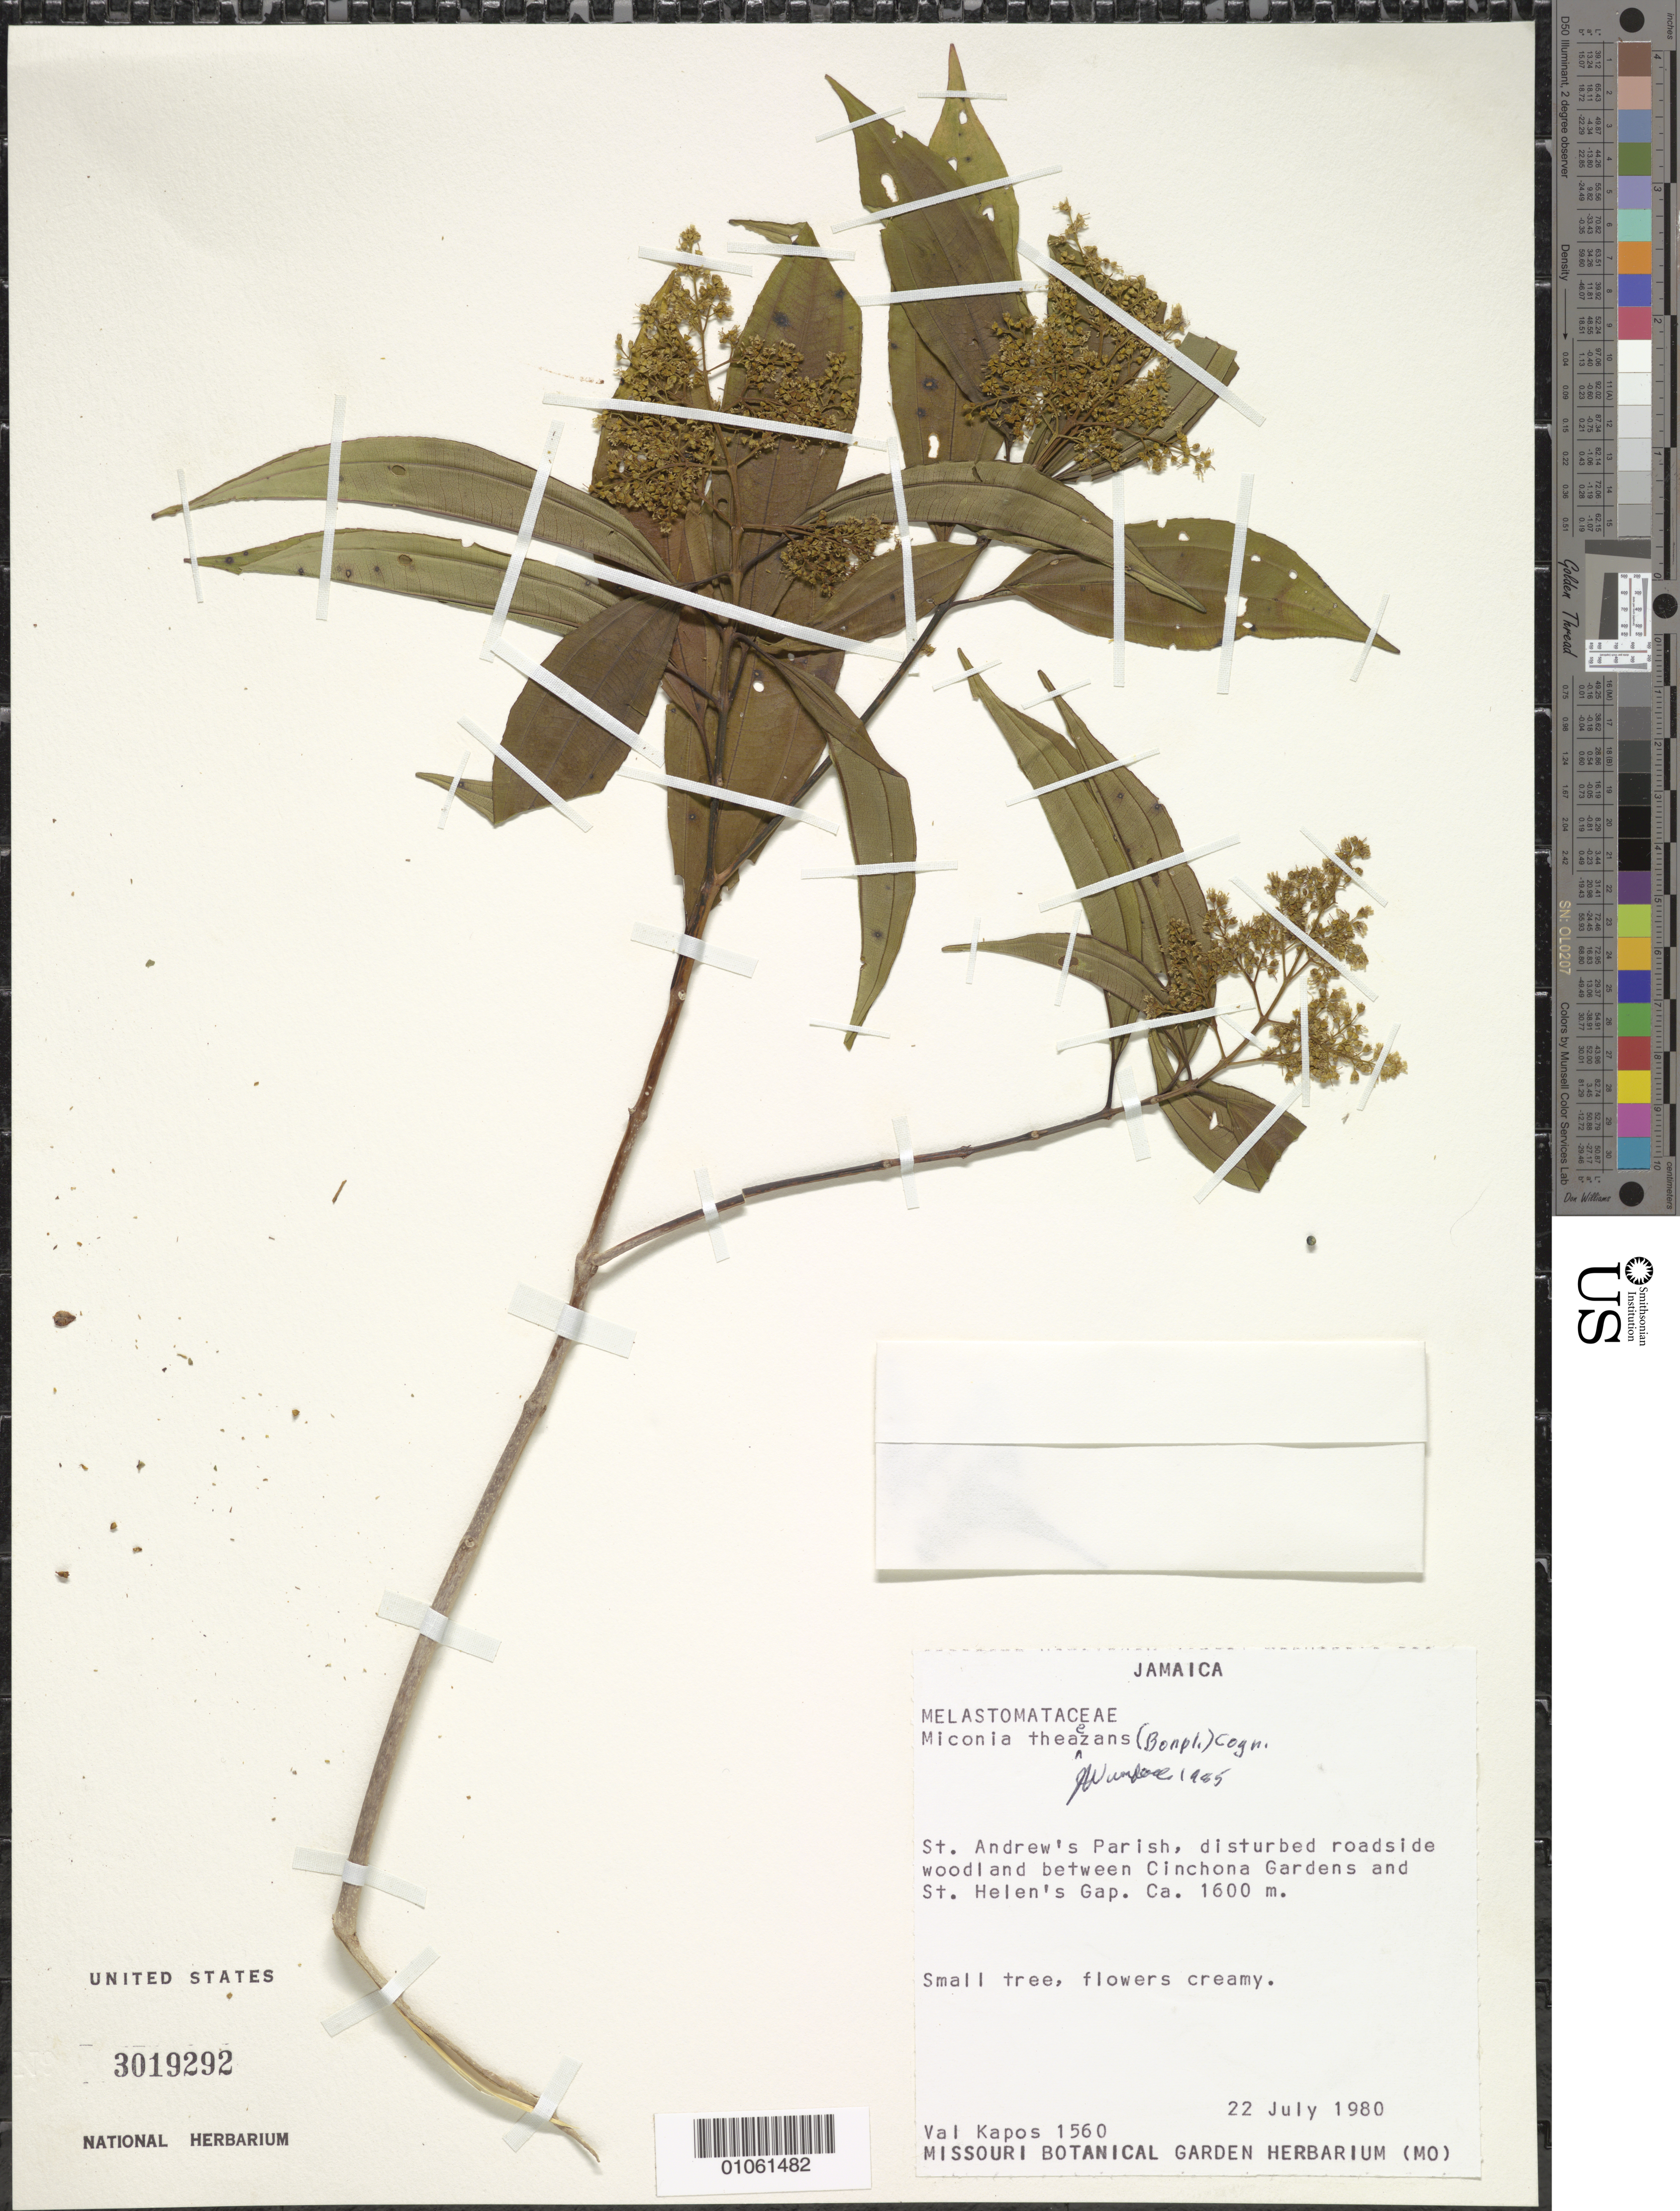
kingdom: Plantae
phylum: Tracheophyta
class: Magnoliopsida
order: Myrtales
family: Melastomataceae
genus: Miconia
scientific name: Miconia theizans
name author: (Bonpl.) Cogn.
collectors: V. Kapos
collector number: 1560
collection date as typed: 22 Jul 1980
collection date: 1980-07-22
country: Jamaica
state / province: Saint Andrew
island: Jamaica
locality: Cinchona Gardens to St. Helen's Gap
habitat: Disturbed roadside woodland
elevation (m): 1600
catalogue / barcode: US 3019292